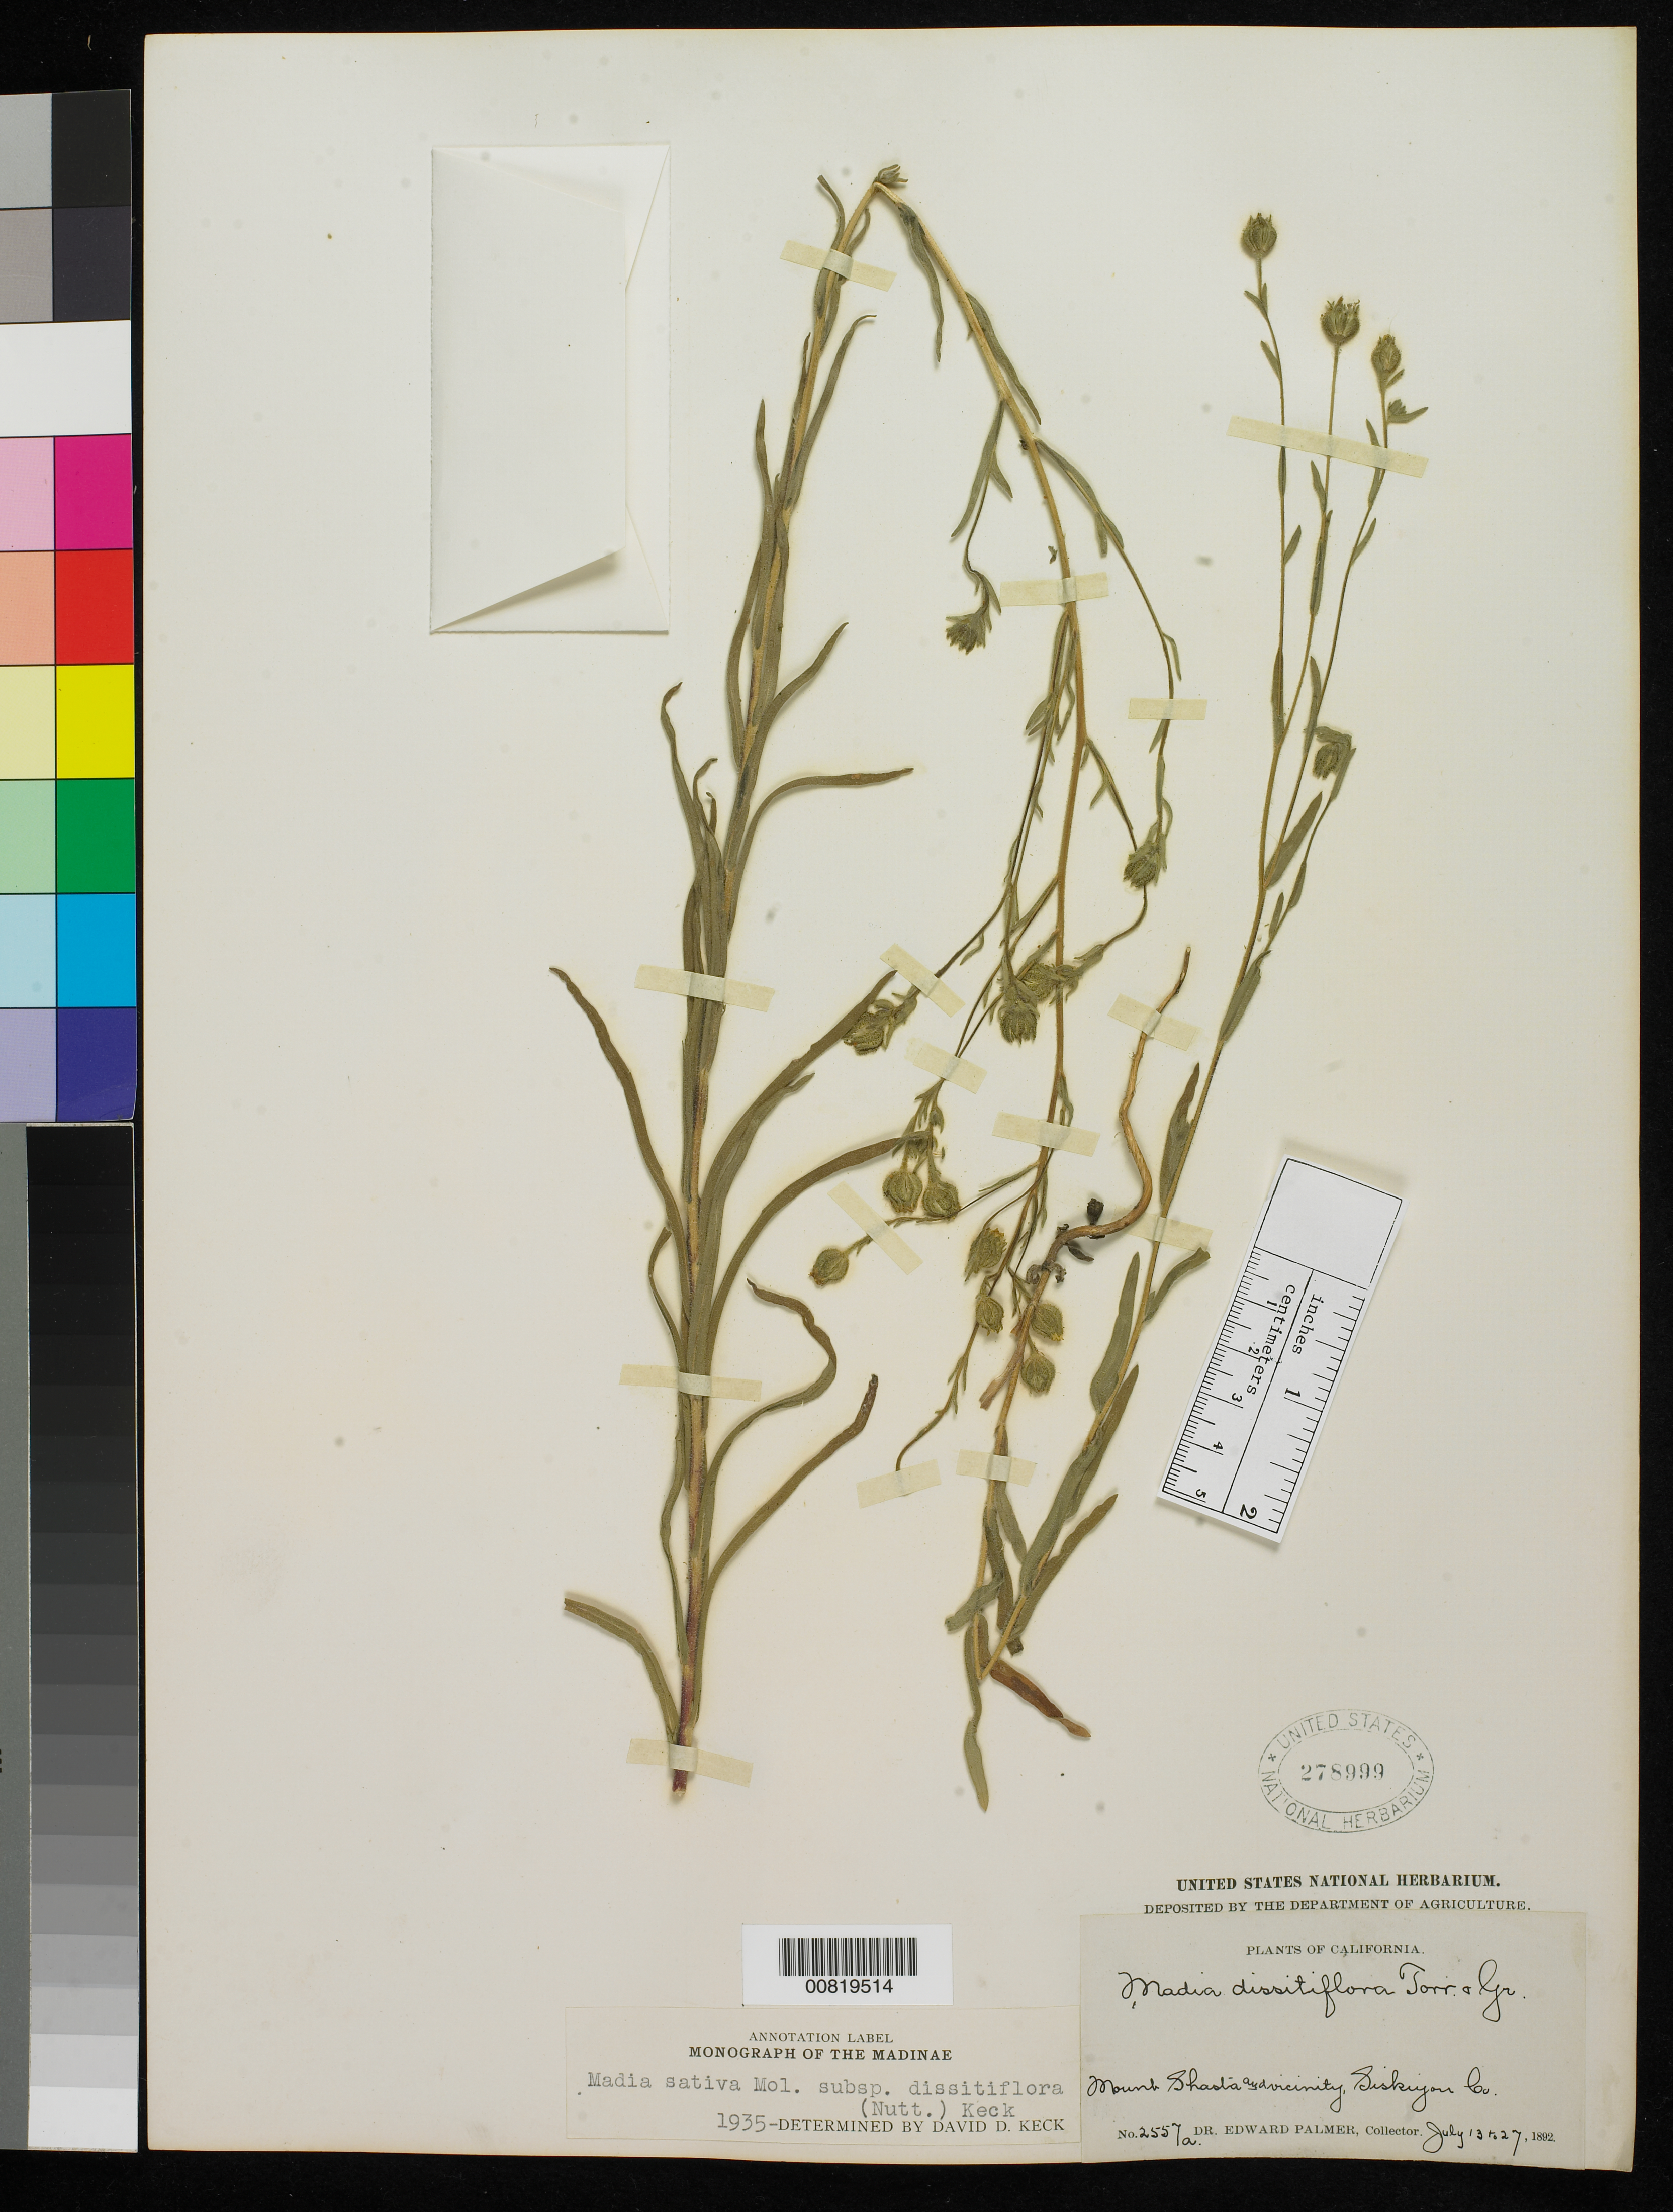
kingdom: Plantae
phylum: Tracheophyta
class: Magnoliopsida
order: Asterales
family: Asteraceae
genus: Madia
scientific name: Madia gracilis subsp. gracilis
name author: (Sm.) D.D. Keck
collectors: E. Palmer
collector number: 2557a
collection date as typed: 13 Jul 1892 to 27 Jul 1892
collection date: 1892-07-13/1892-07-27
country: United States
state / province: California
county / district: Siskiyou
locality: Mount Shasta and vicinity, Siskiyou County, California.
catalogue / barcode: US 278999